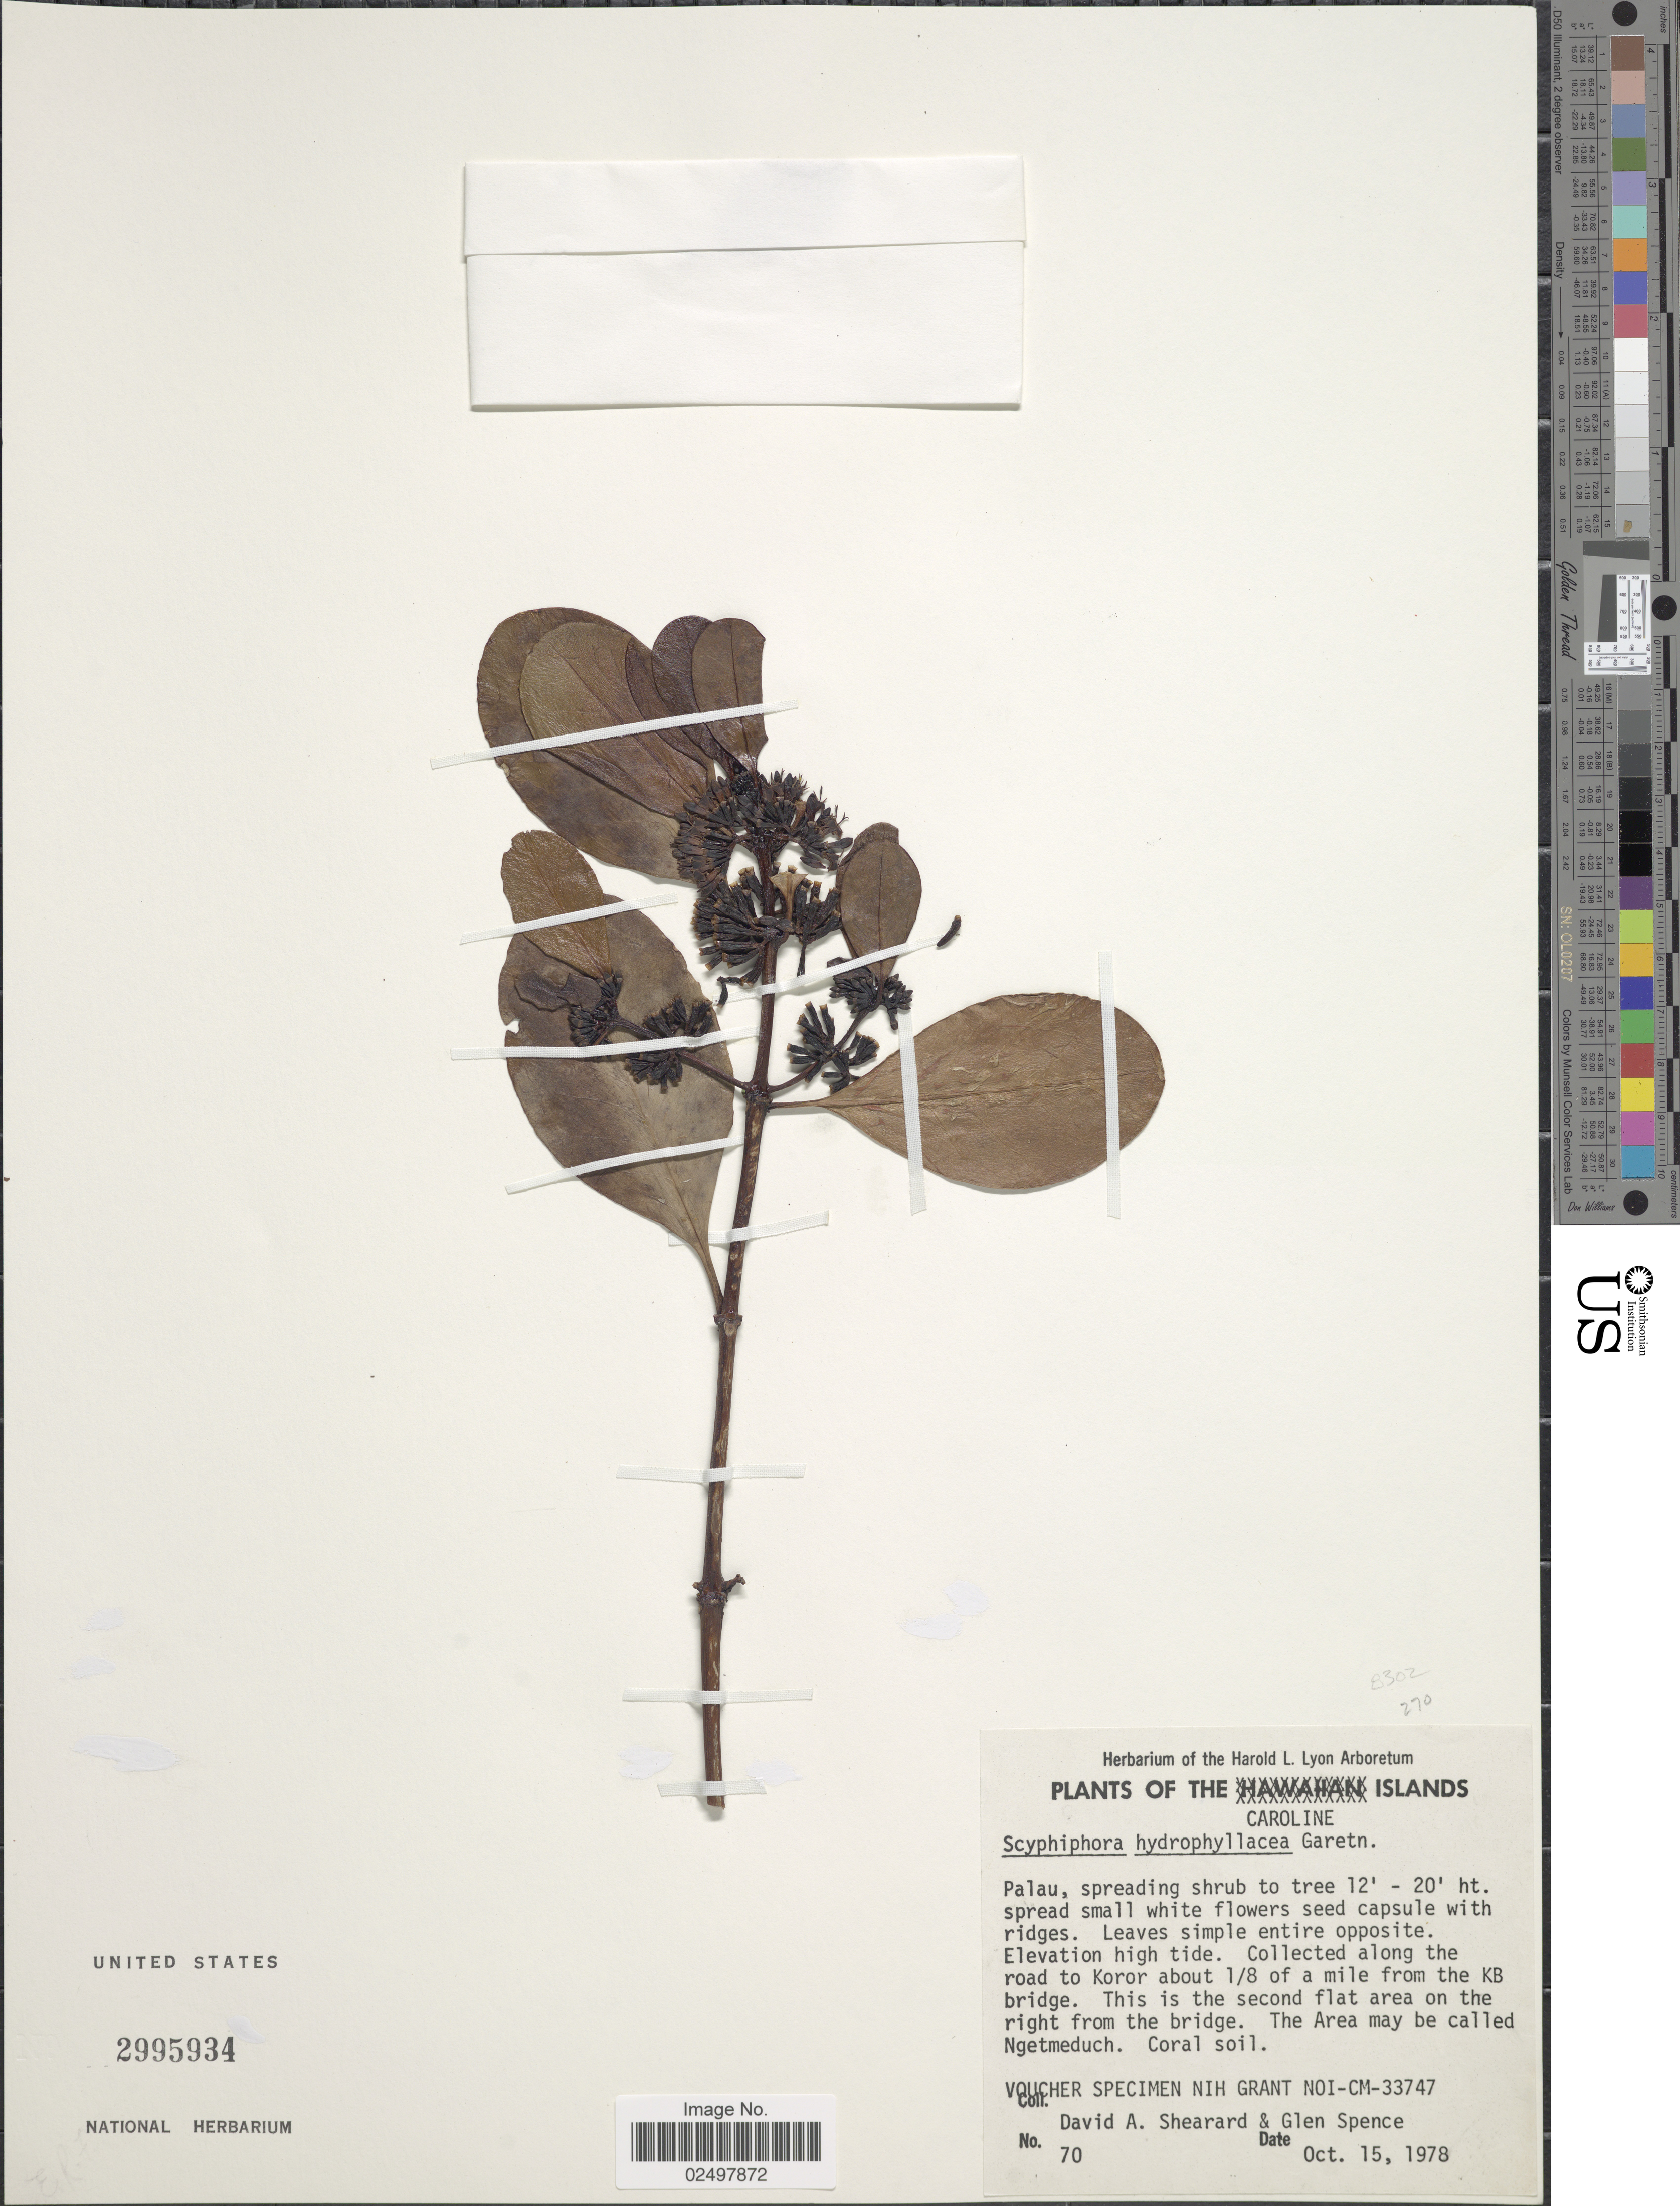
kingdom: Plantae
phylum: Tracheophyta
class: Magnoliopsida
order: Gentianales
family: Rubiaceae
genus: Scyphiphora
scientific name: Scyphiphora hydrophyllacea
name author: Gaertn.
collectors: D. Shearard & G. Spence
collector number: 70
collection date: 1978-10-15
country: Palau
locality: Caroline Islands, Palau, along the road to Koror about 1/8 of a mile from the KB bridge, second flat area on the right from the bridge, area may be called Ngetmeduch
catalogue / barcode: US 2995934